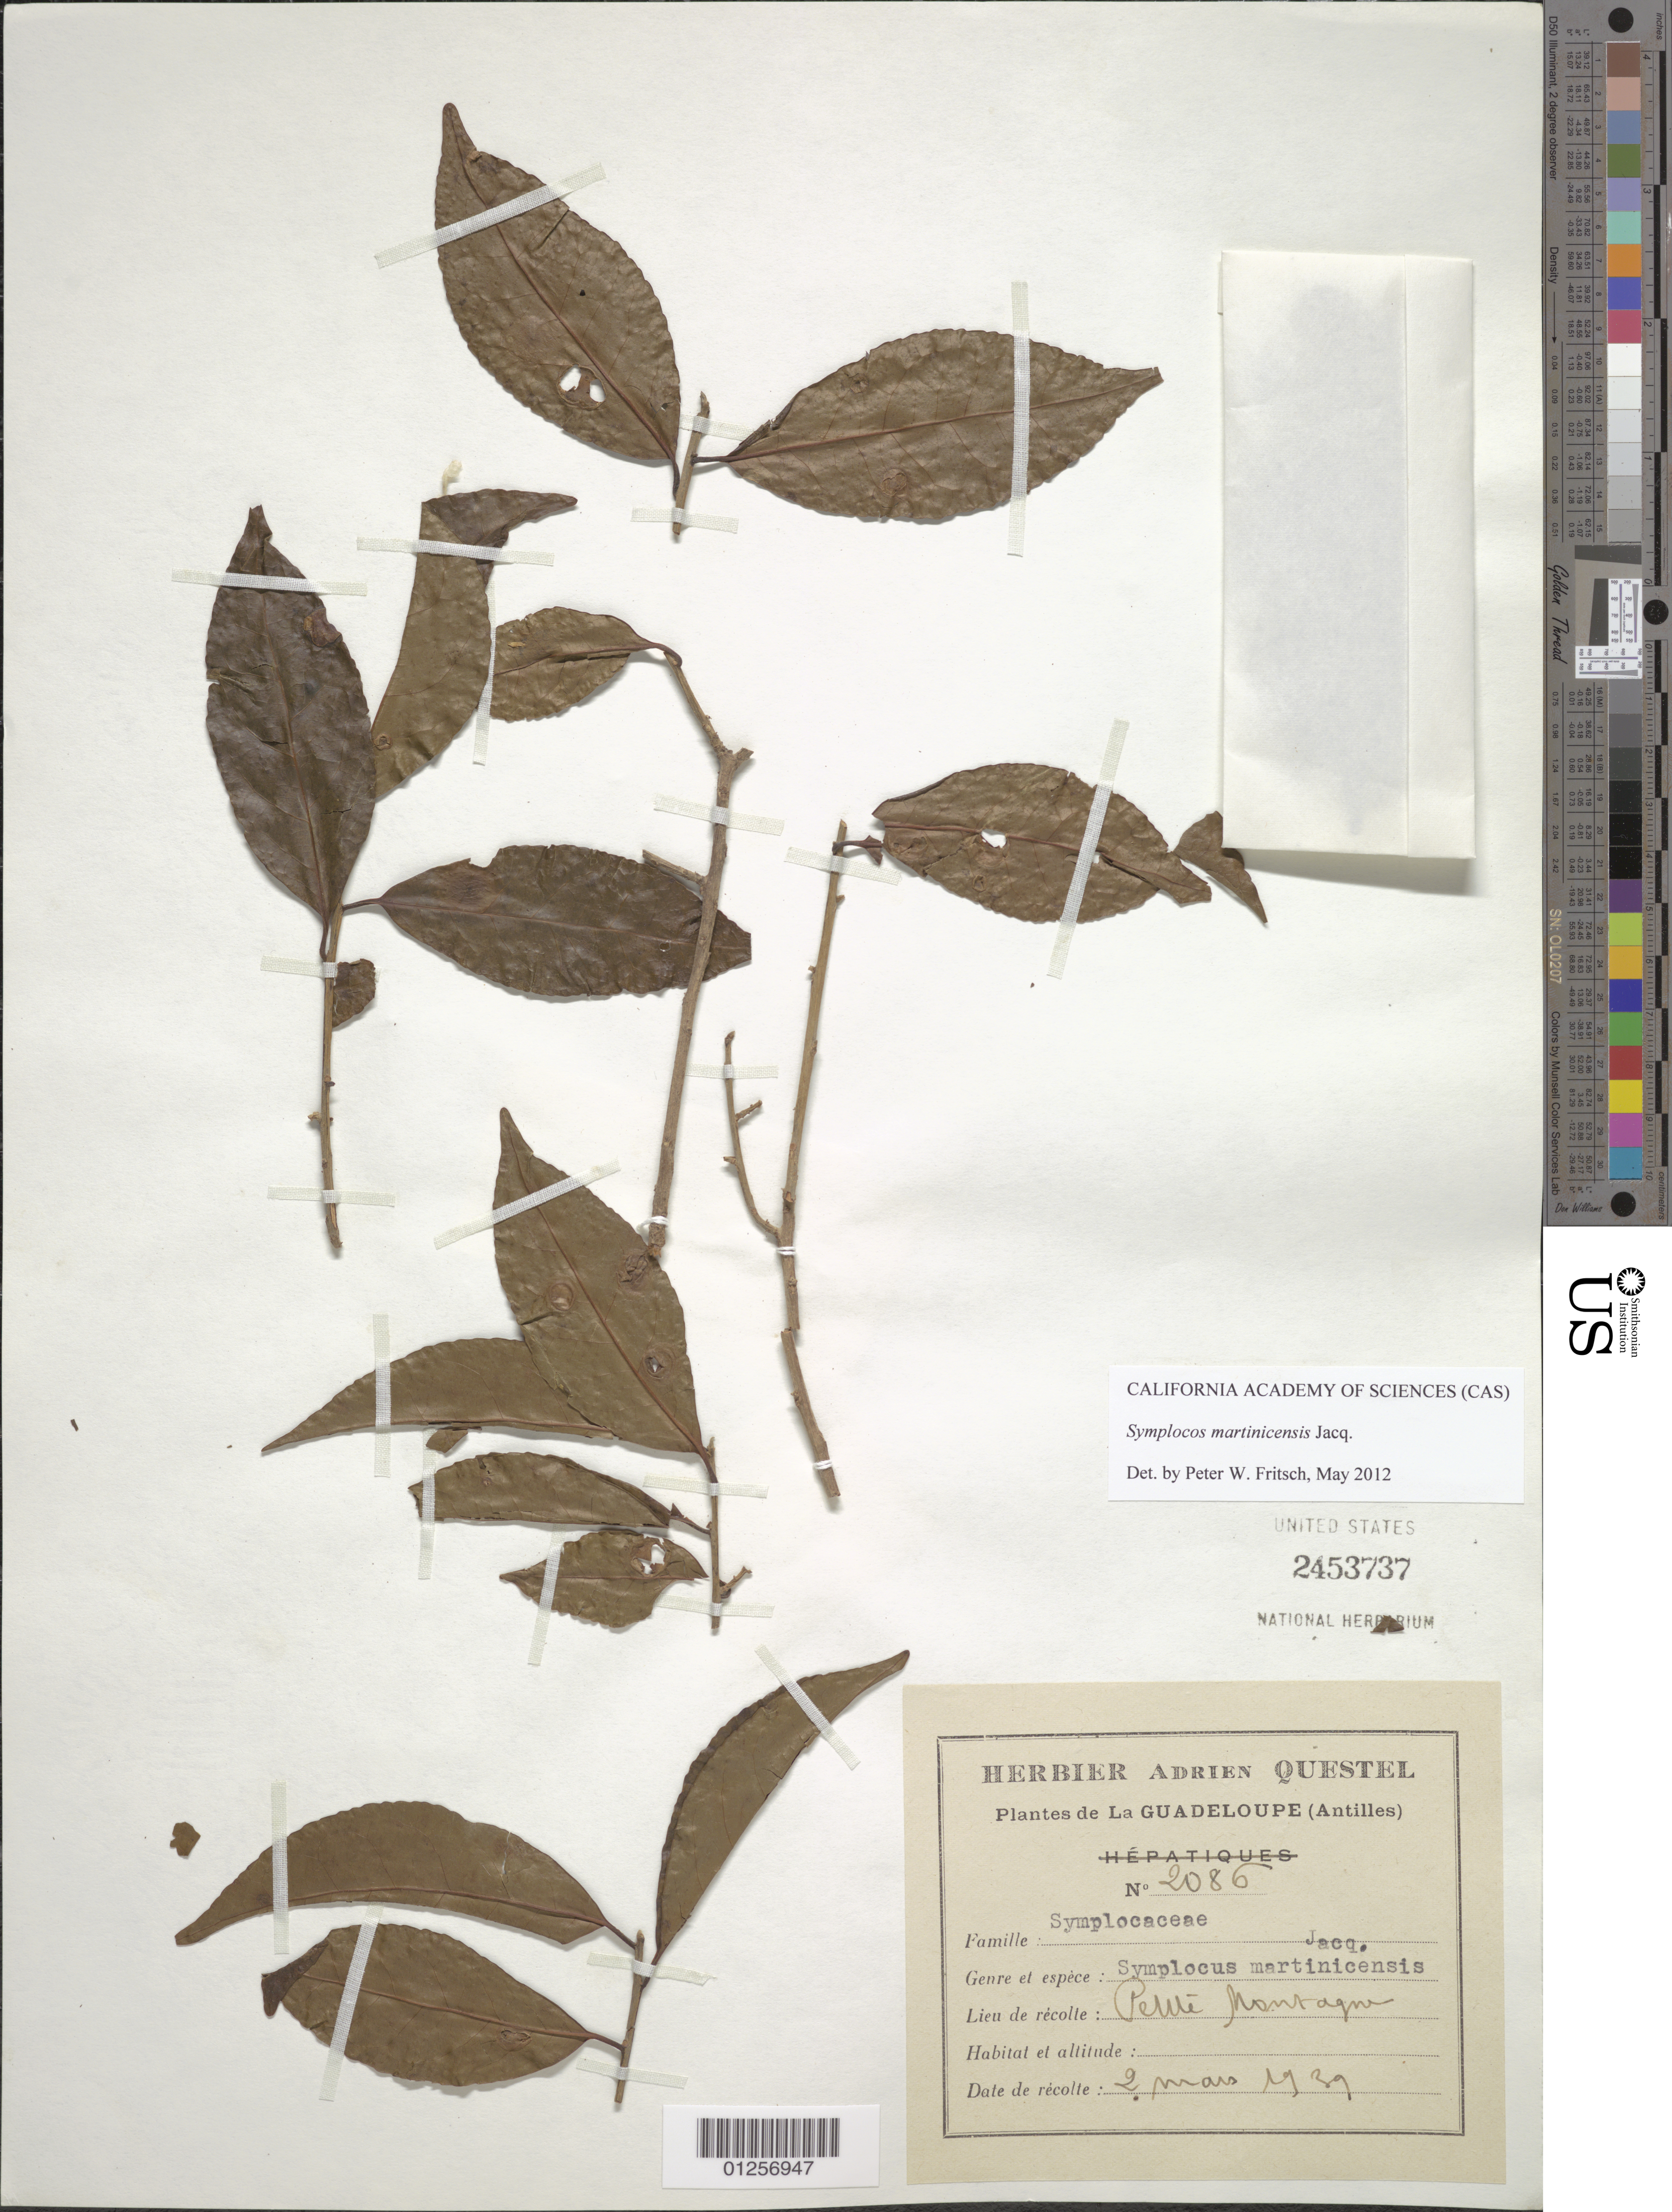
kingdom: Plantae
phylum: Tracheophyta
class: Magnoliopsida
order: Ericales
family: Symplocaceae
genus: Symplocos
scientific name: Symplocos martinicensis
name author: Jacq.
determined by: Fritsch, Peter W.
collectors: A. Questel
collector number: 2086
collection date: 1939-03-02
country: Guadeloupe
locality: Petit Montagne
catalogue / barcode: US 2453737